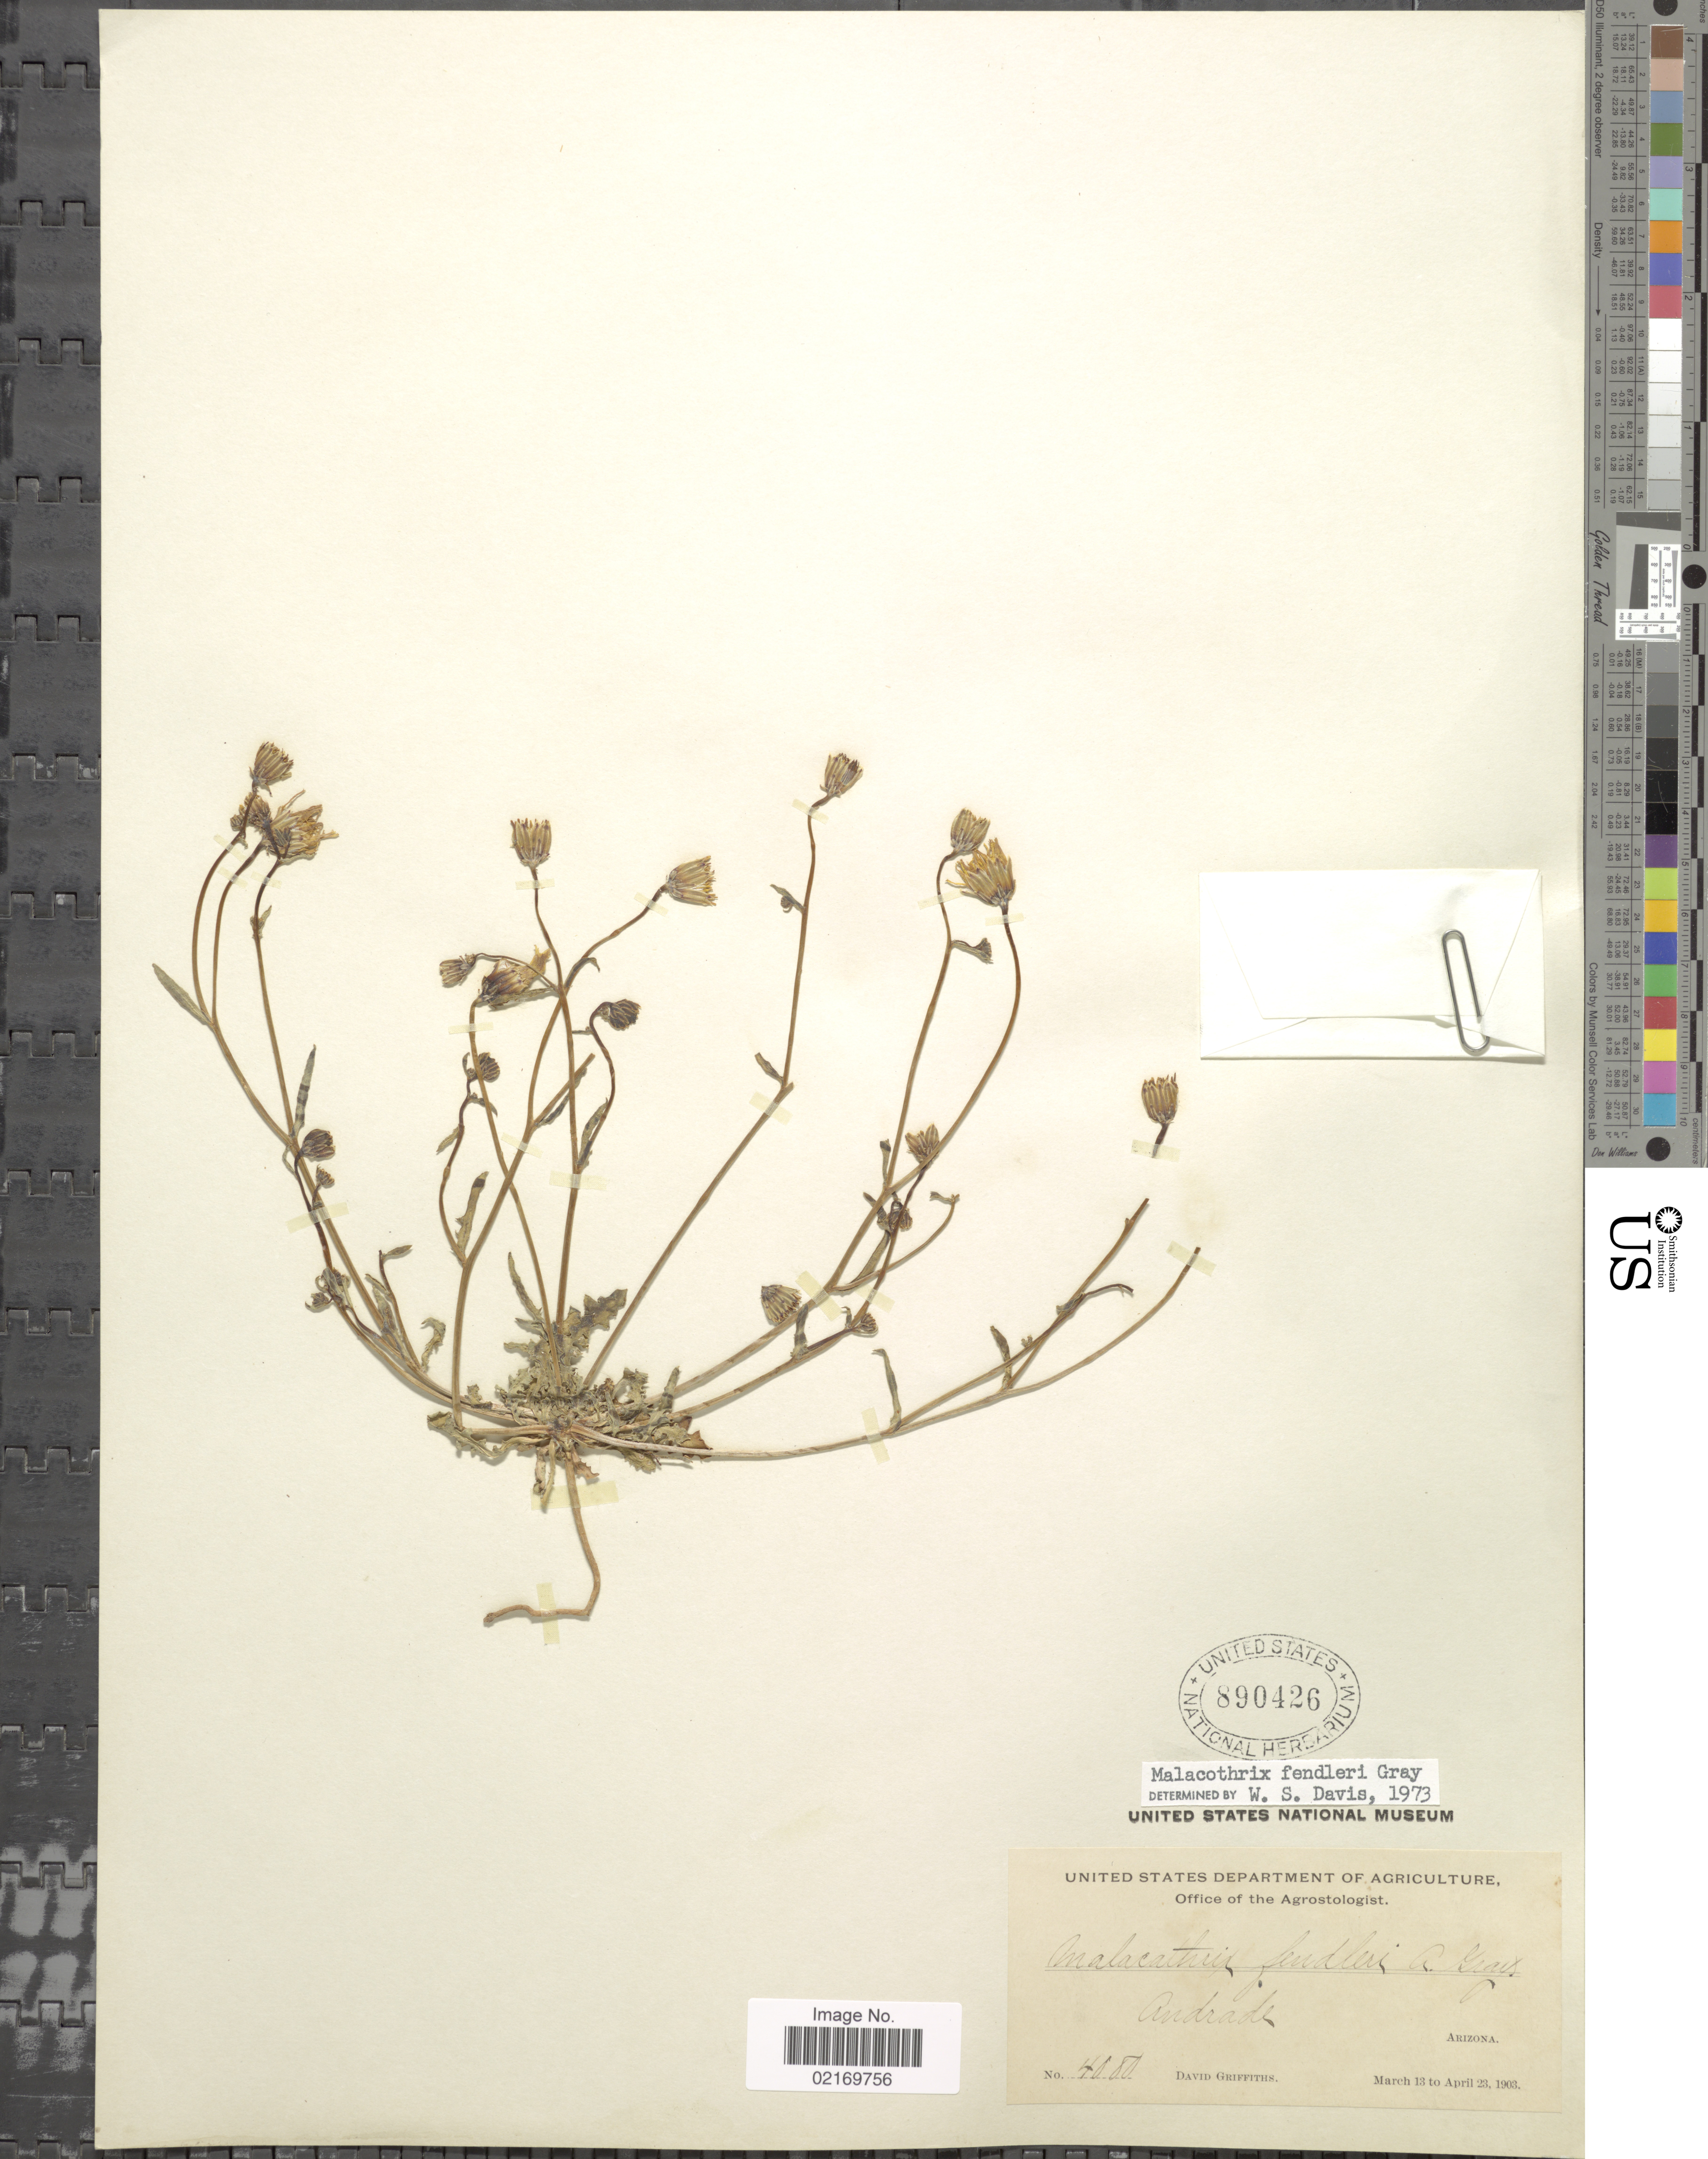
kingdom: Plantae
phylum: Tracheophyta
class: Magnoliopsida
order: Asterales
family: Asteraceae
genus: Malacothrix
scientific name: Malacothrix fendleri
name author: A. Gray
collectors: D. Griffiths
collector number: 4880*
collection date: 1903-03-13/1903-04-23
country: United States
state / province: Arizona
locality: Andrade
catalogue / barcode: US 890426